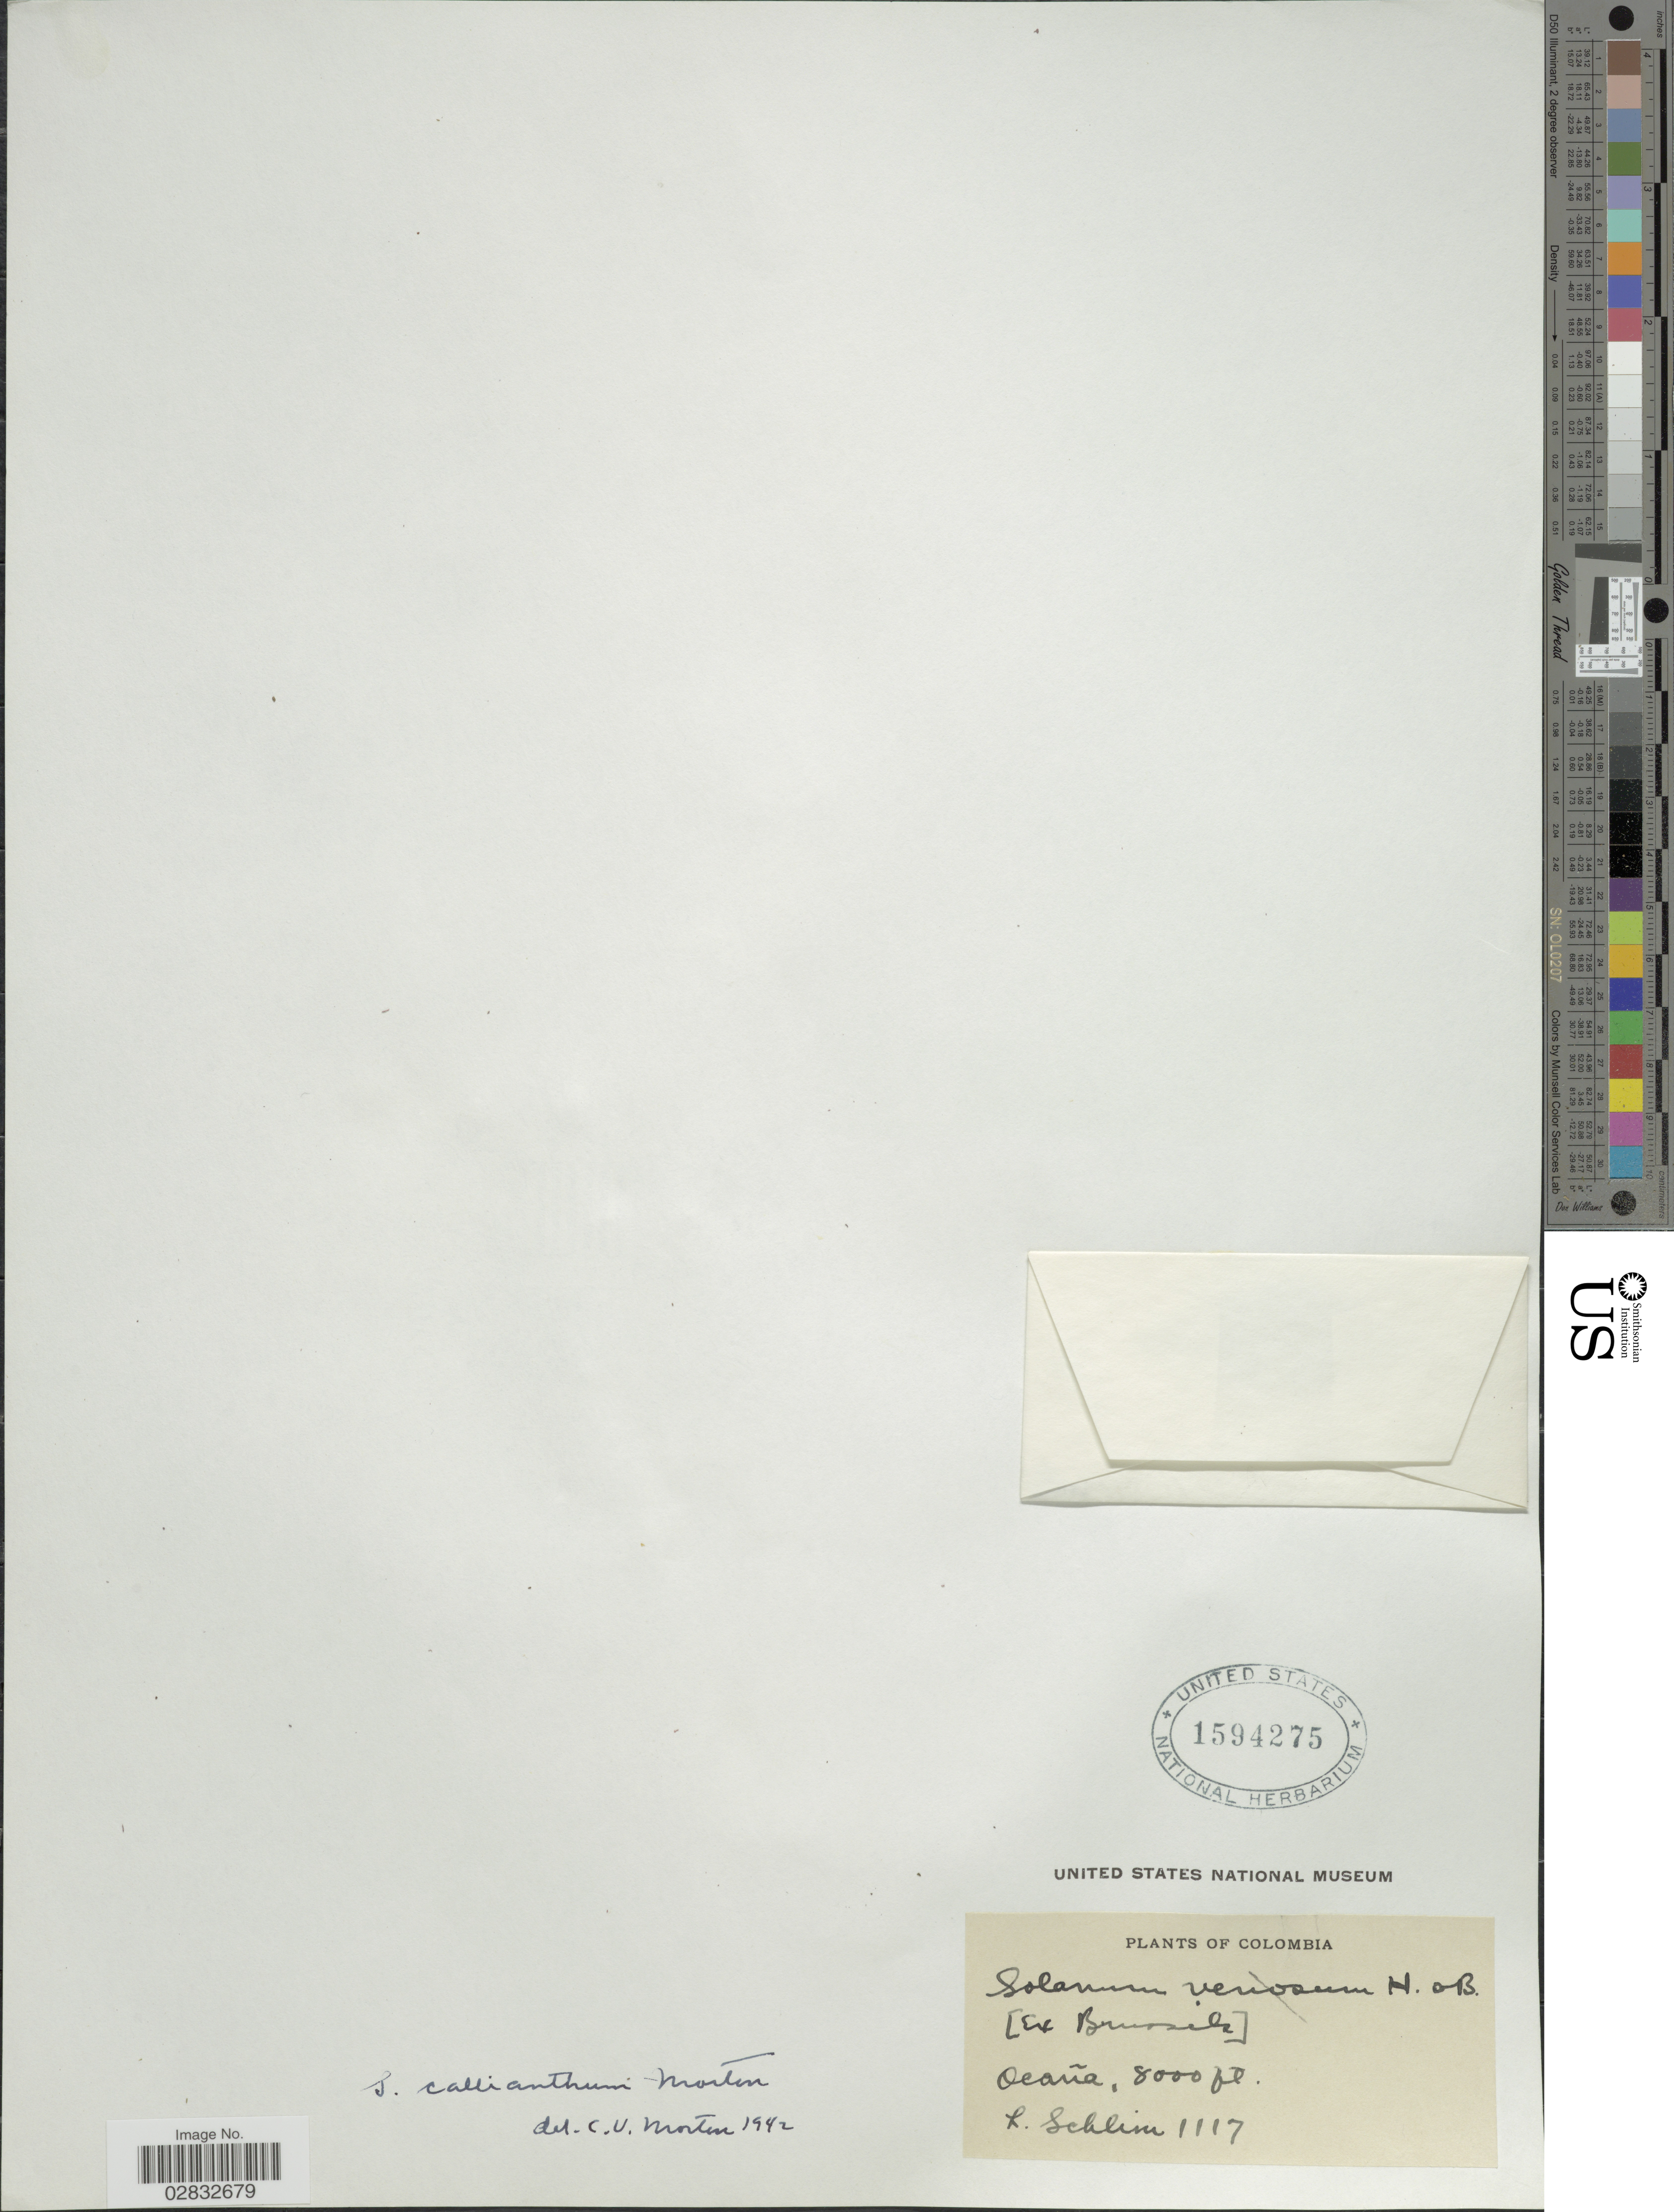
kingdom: Plantae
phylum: Tracheophyta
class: Magnoliopsida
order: Solanales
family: Solanaceae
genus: Solanum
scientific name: Solanum callianthum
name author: C.V. Morton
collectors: L. Schlin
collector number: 1117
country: Colombia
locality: Ocaña.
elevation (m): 2438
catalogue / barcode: US 1594275